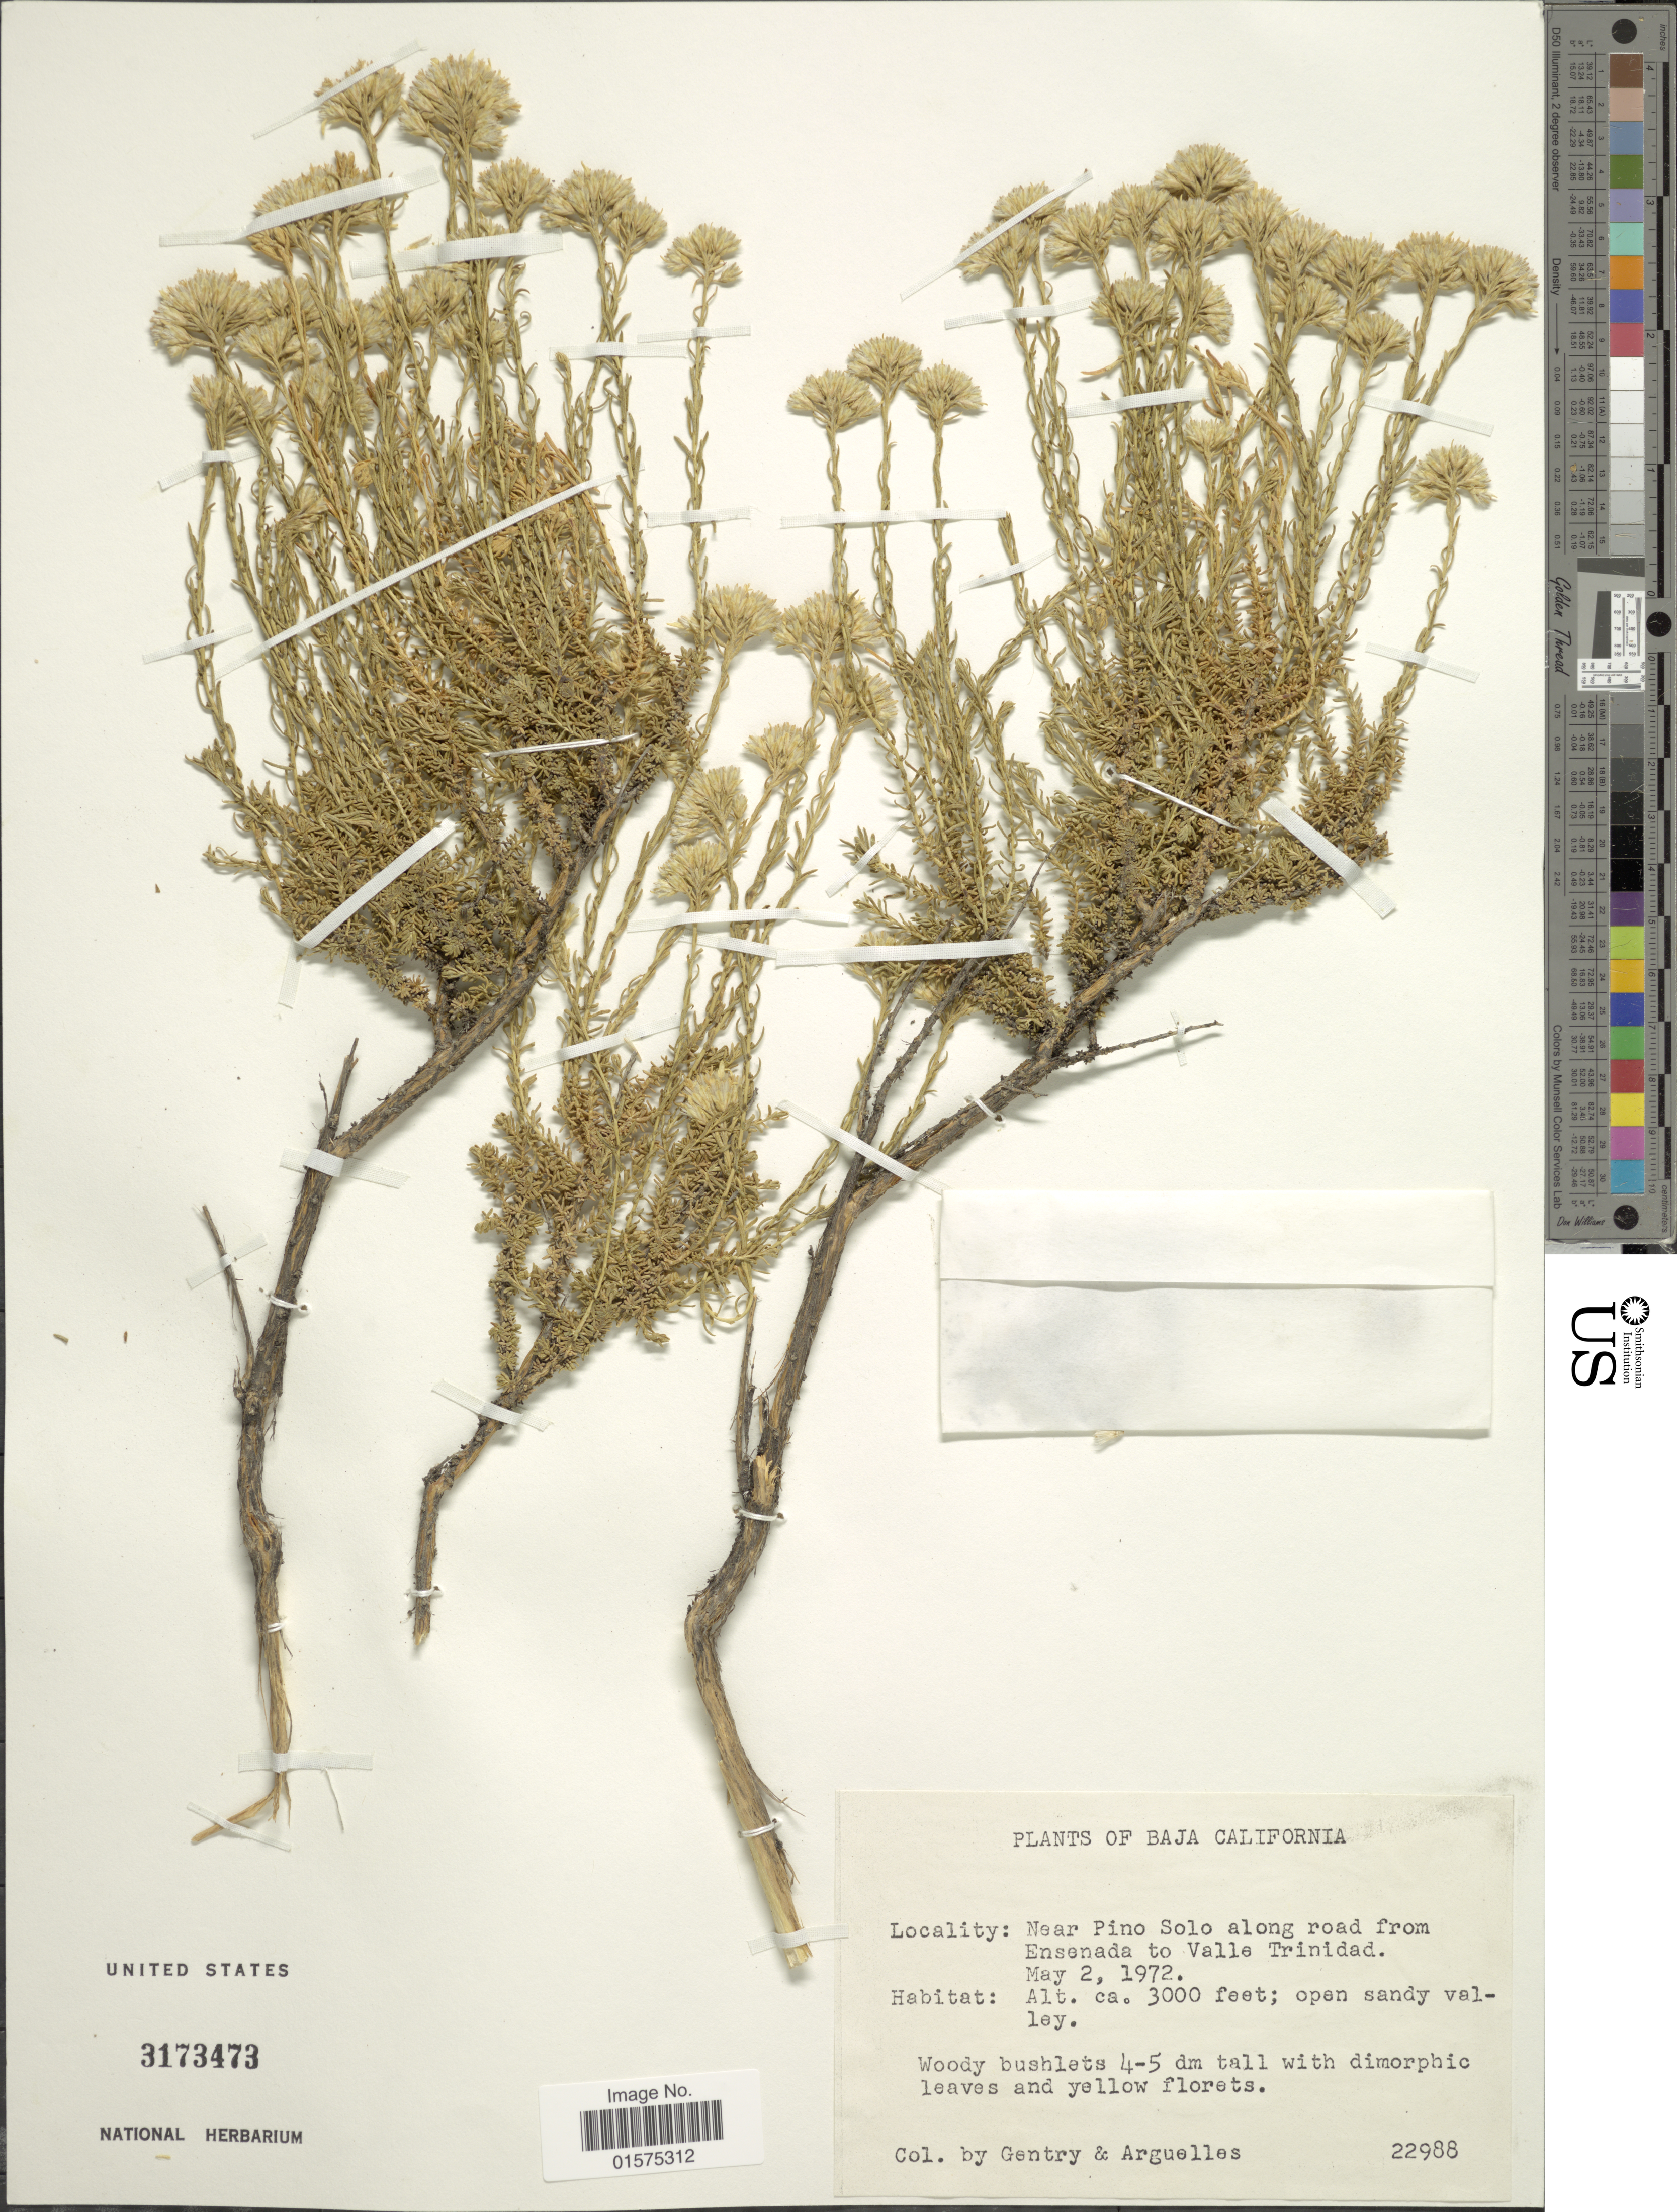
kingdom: Plantae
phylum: Tracheophyta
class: Magnoliopsida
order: Asterales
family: Asteraceae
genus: Ericameria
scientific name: Ericameria cooperi var. bajacalifornica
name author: & Wussow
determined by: Urbatsch, Lowell E., Curator (LSU), Louisiana State University (UNITED STATES)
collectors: Gentry, -- & Arguelles, --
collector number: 22988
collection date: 1972-05-02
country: Mexico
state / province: Baja California Sur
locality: Near Pino Solo along road from Ensenada to Valle Trinidad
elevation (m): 914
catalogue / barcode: US 3173473